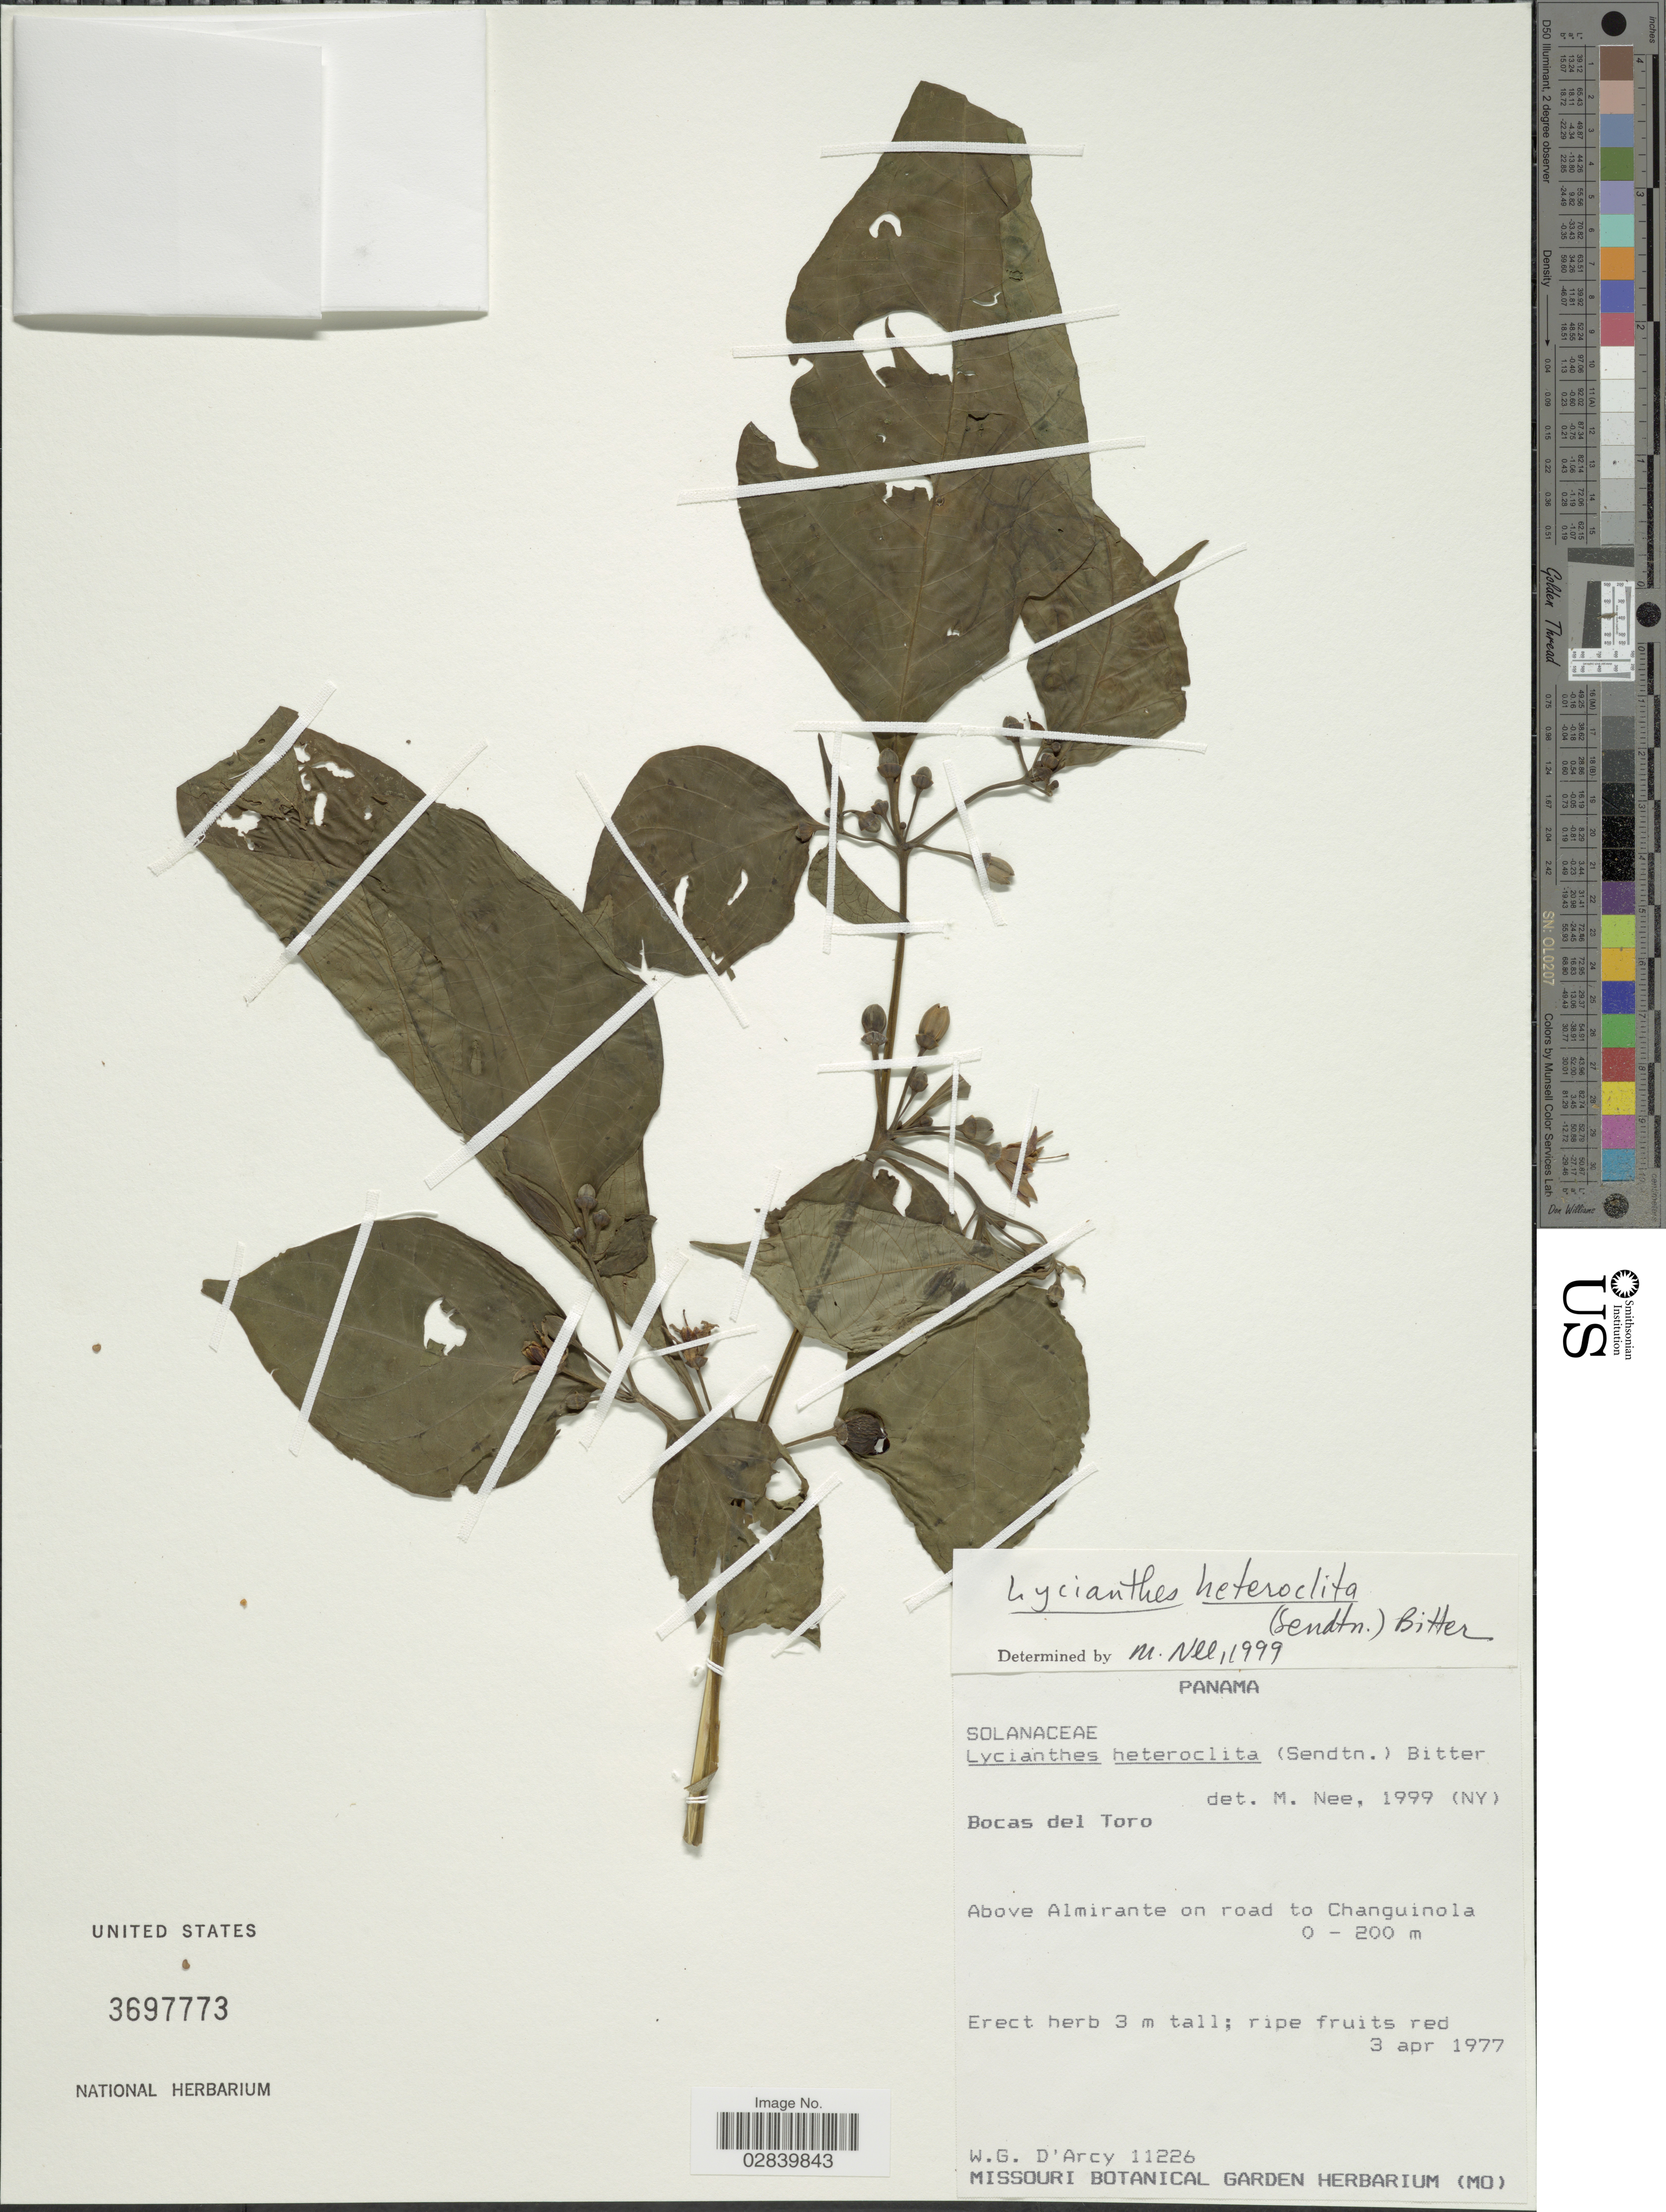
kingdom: Plantae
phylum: Tracheophyta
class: Magnoliopsida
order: Solanales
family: Solanaceae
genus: Lycianthes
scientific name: Lycianthes heteroclita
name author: (Sendtn.) Bitter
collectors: W. G. D'Arcy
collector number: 11226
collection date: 1977-04-03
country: Panama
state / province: Bocas del Toro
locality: Above Almirante on road to Changuinola.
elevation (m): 0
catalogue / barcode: US 3697773